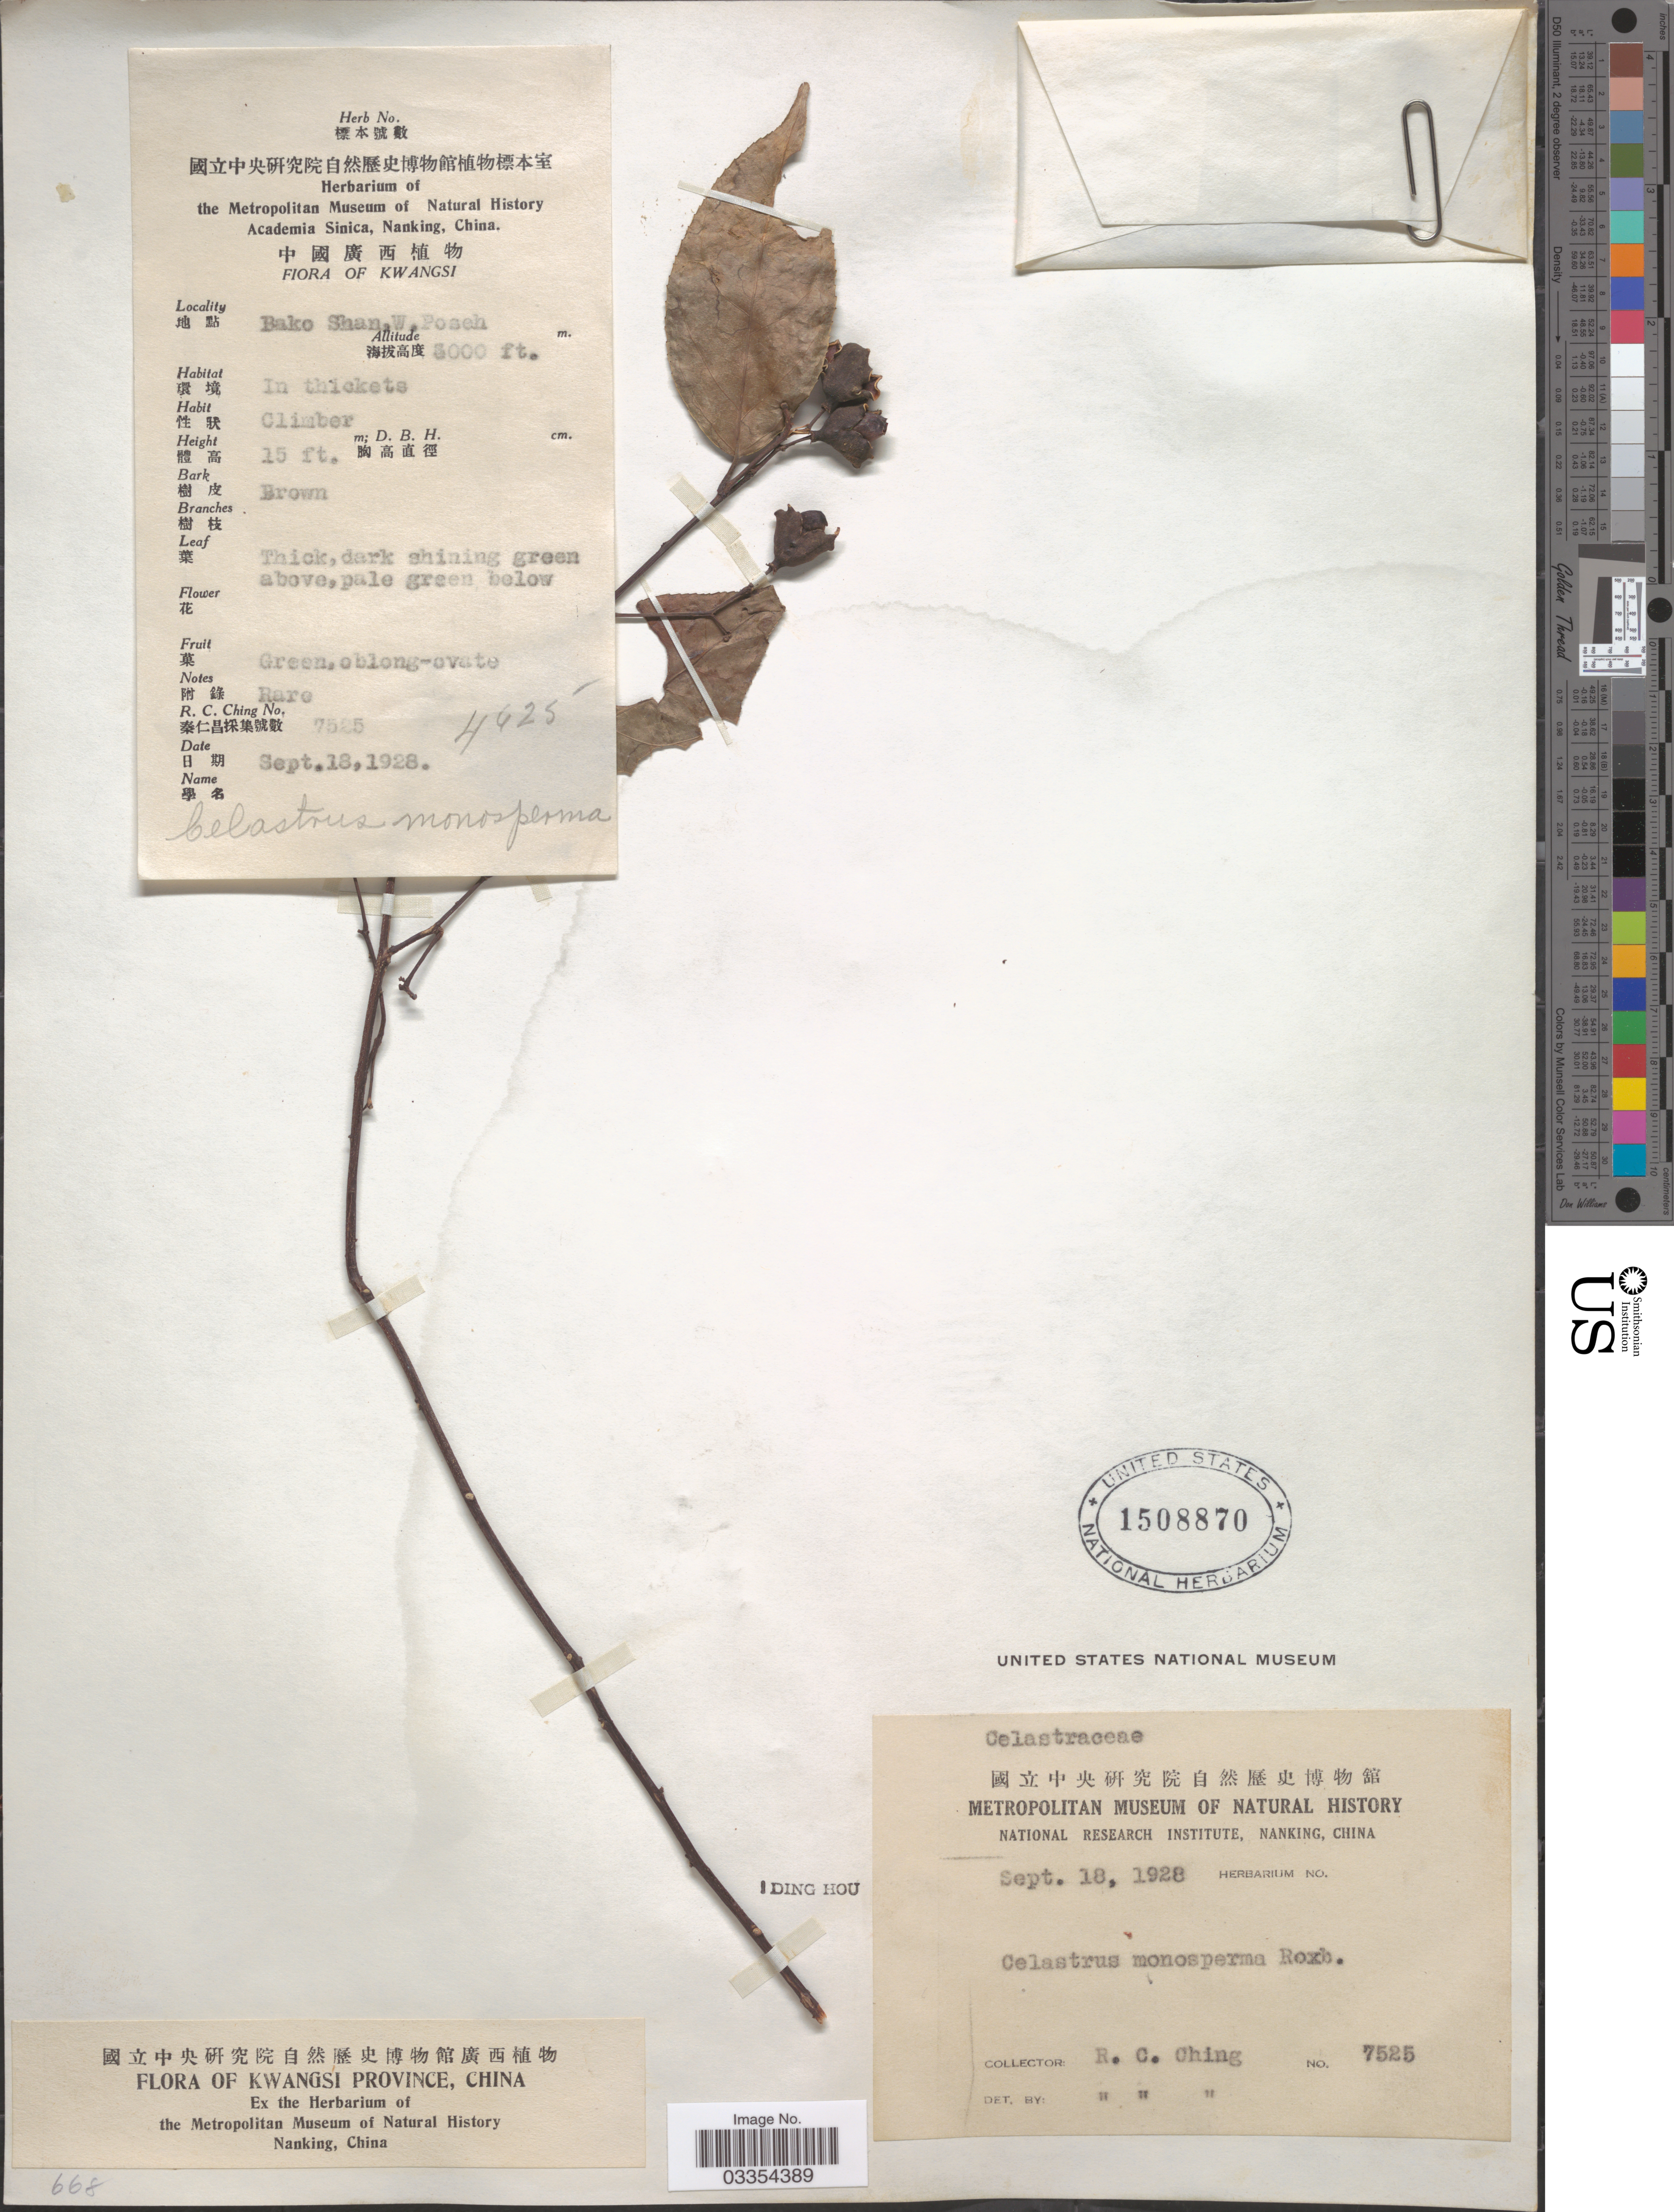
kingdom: Plantae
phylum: Tracheophyta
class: Magnoliopsida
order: Celastrales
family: Celastraceae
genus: Celastrus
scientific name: Celastrus monospermus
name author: Roxb.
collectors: R. C. Ching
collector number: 7525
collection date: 1928-09-18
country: China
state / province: Guangxi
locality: Kwangsi Province. Bako Shan, W. Posch.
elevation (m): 914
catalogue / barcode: US 1508870